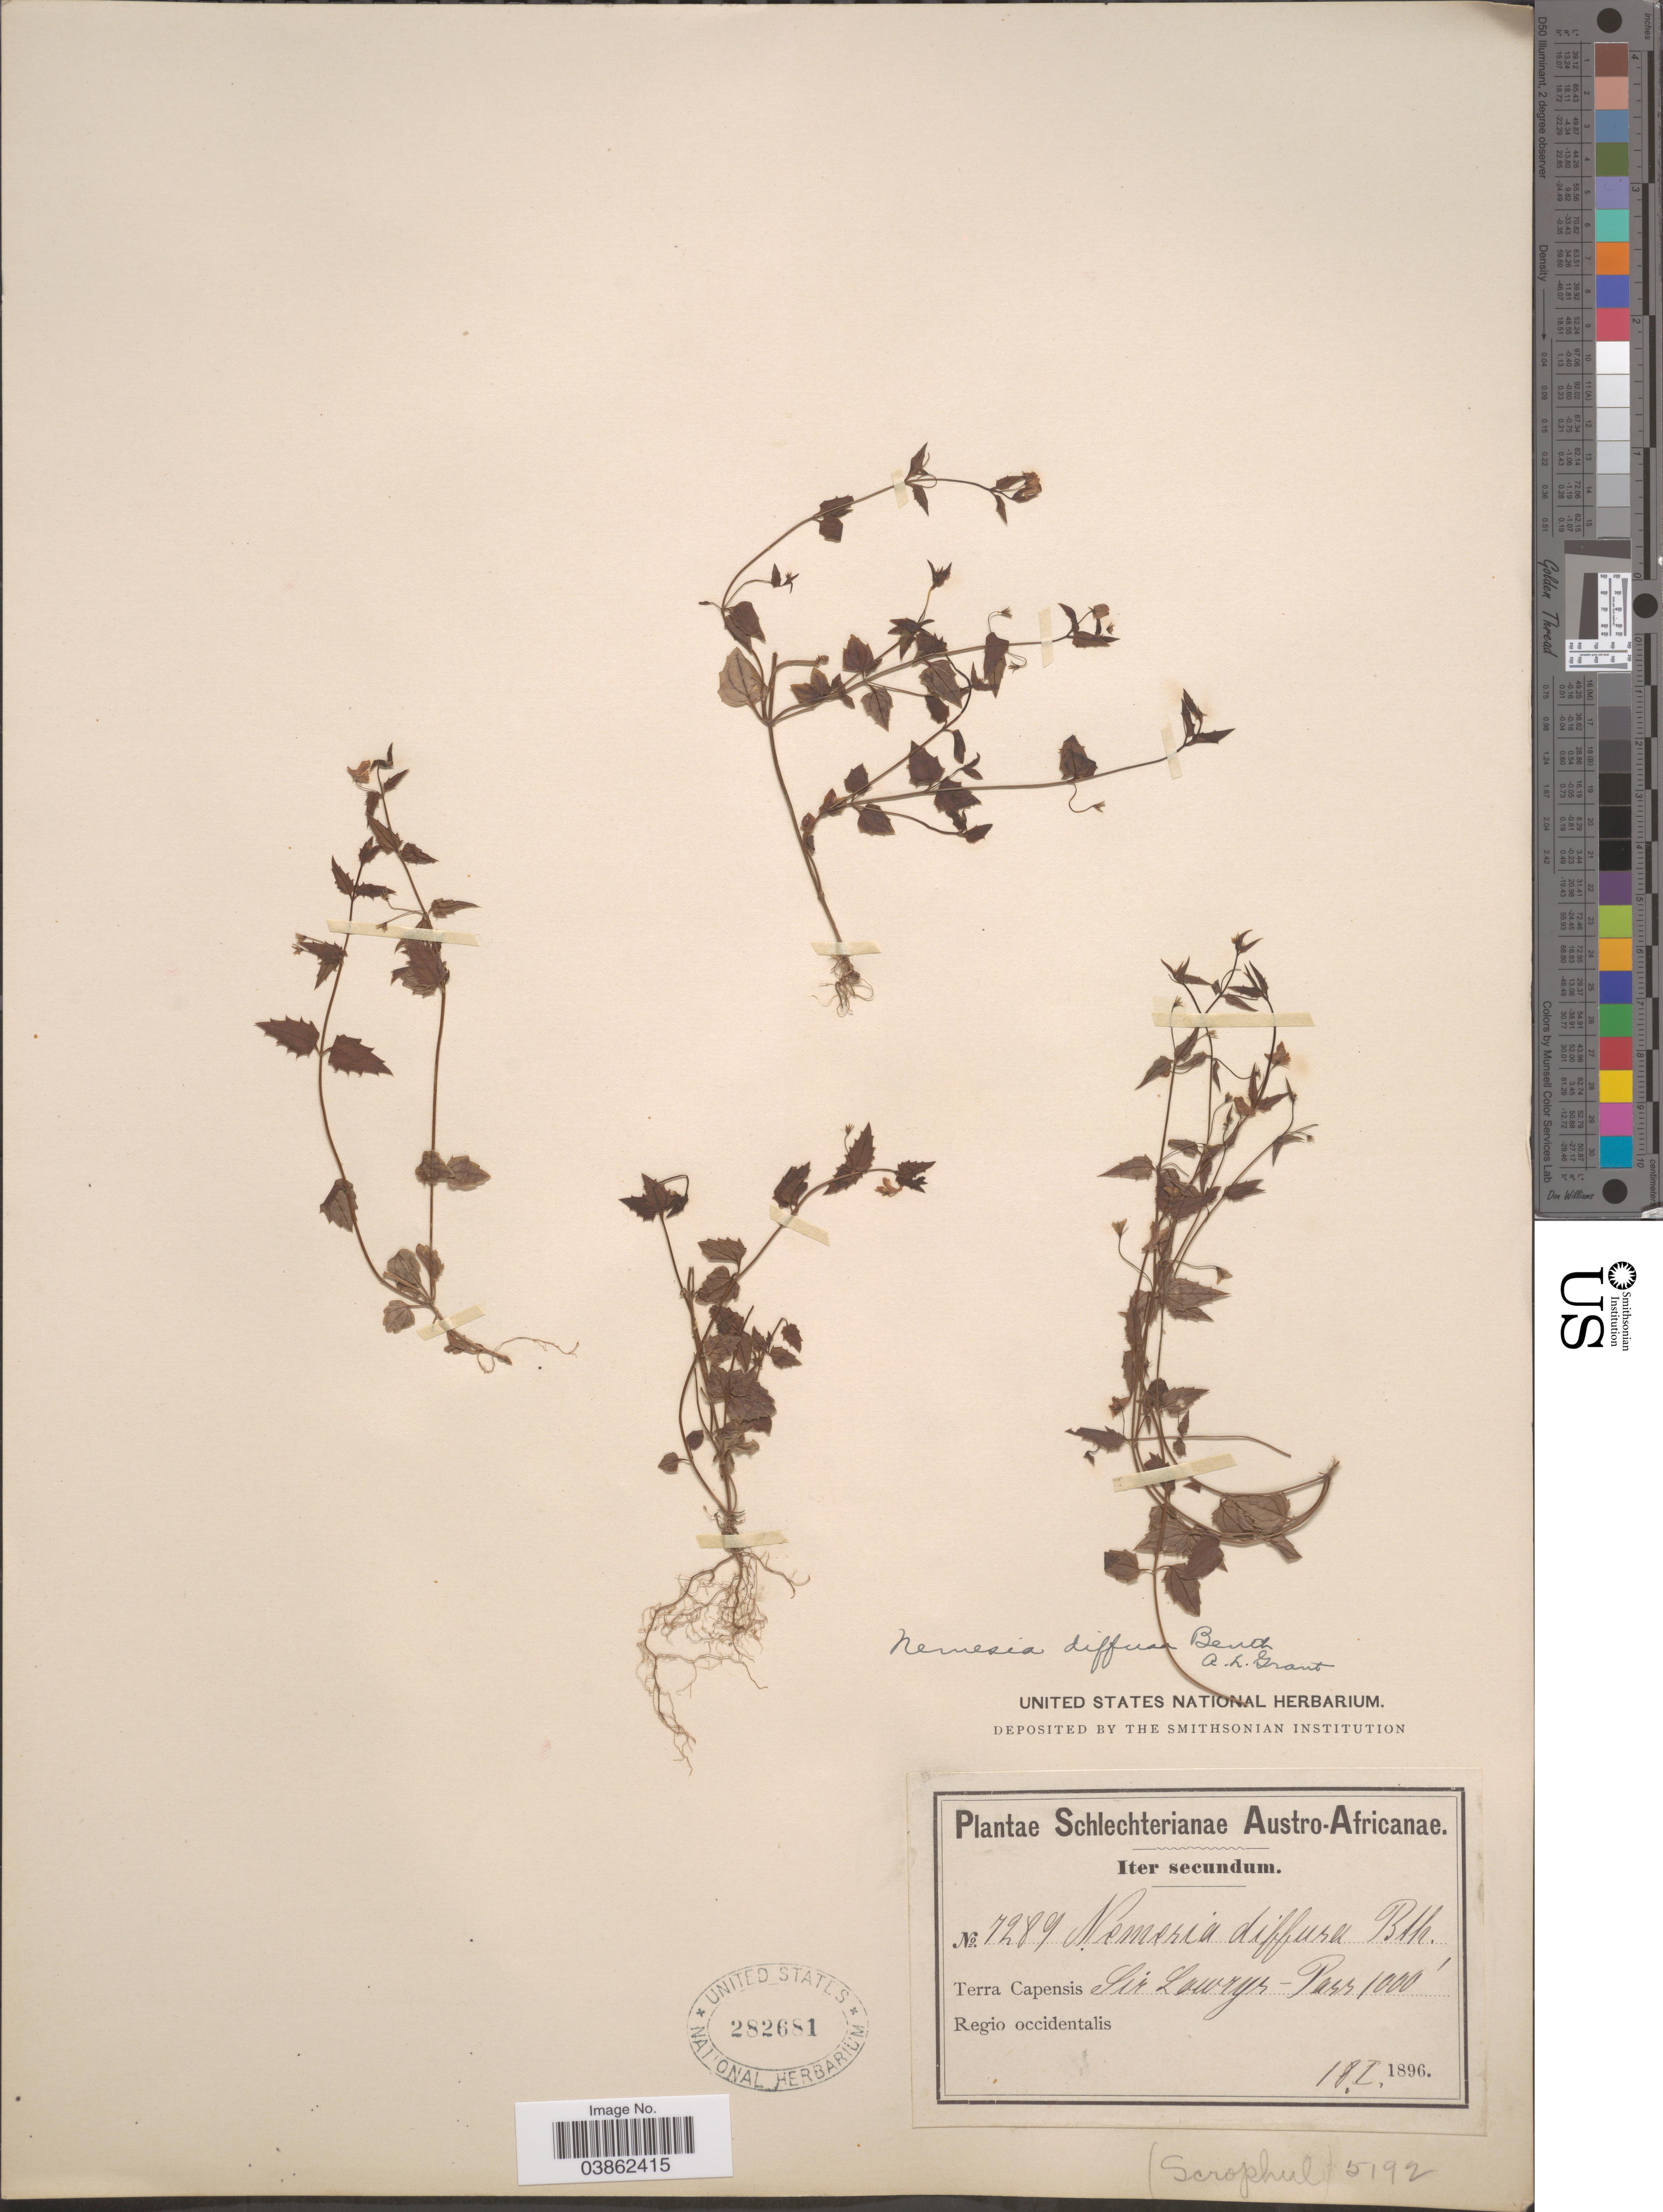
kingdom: Plantae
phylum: Tracheophyta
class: Magnoliopsida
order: Lamiales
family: Scrophulariaceae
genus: Nemesia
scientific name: Nemesia diffusa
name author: Benth.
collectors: Schlechter, --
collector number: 7289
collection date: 1896-01-18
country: South Africa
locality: Austro-Africanae. Terra Capensis Sir Lowrys-Pass. Regio occidentalis.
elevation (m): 305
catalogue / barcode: US 282681